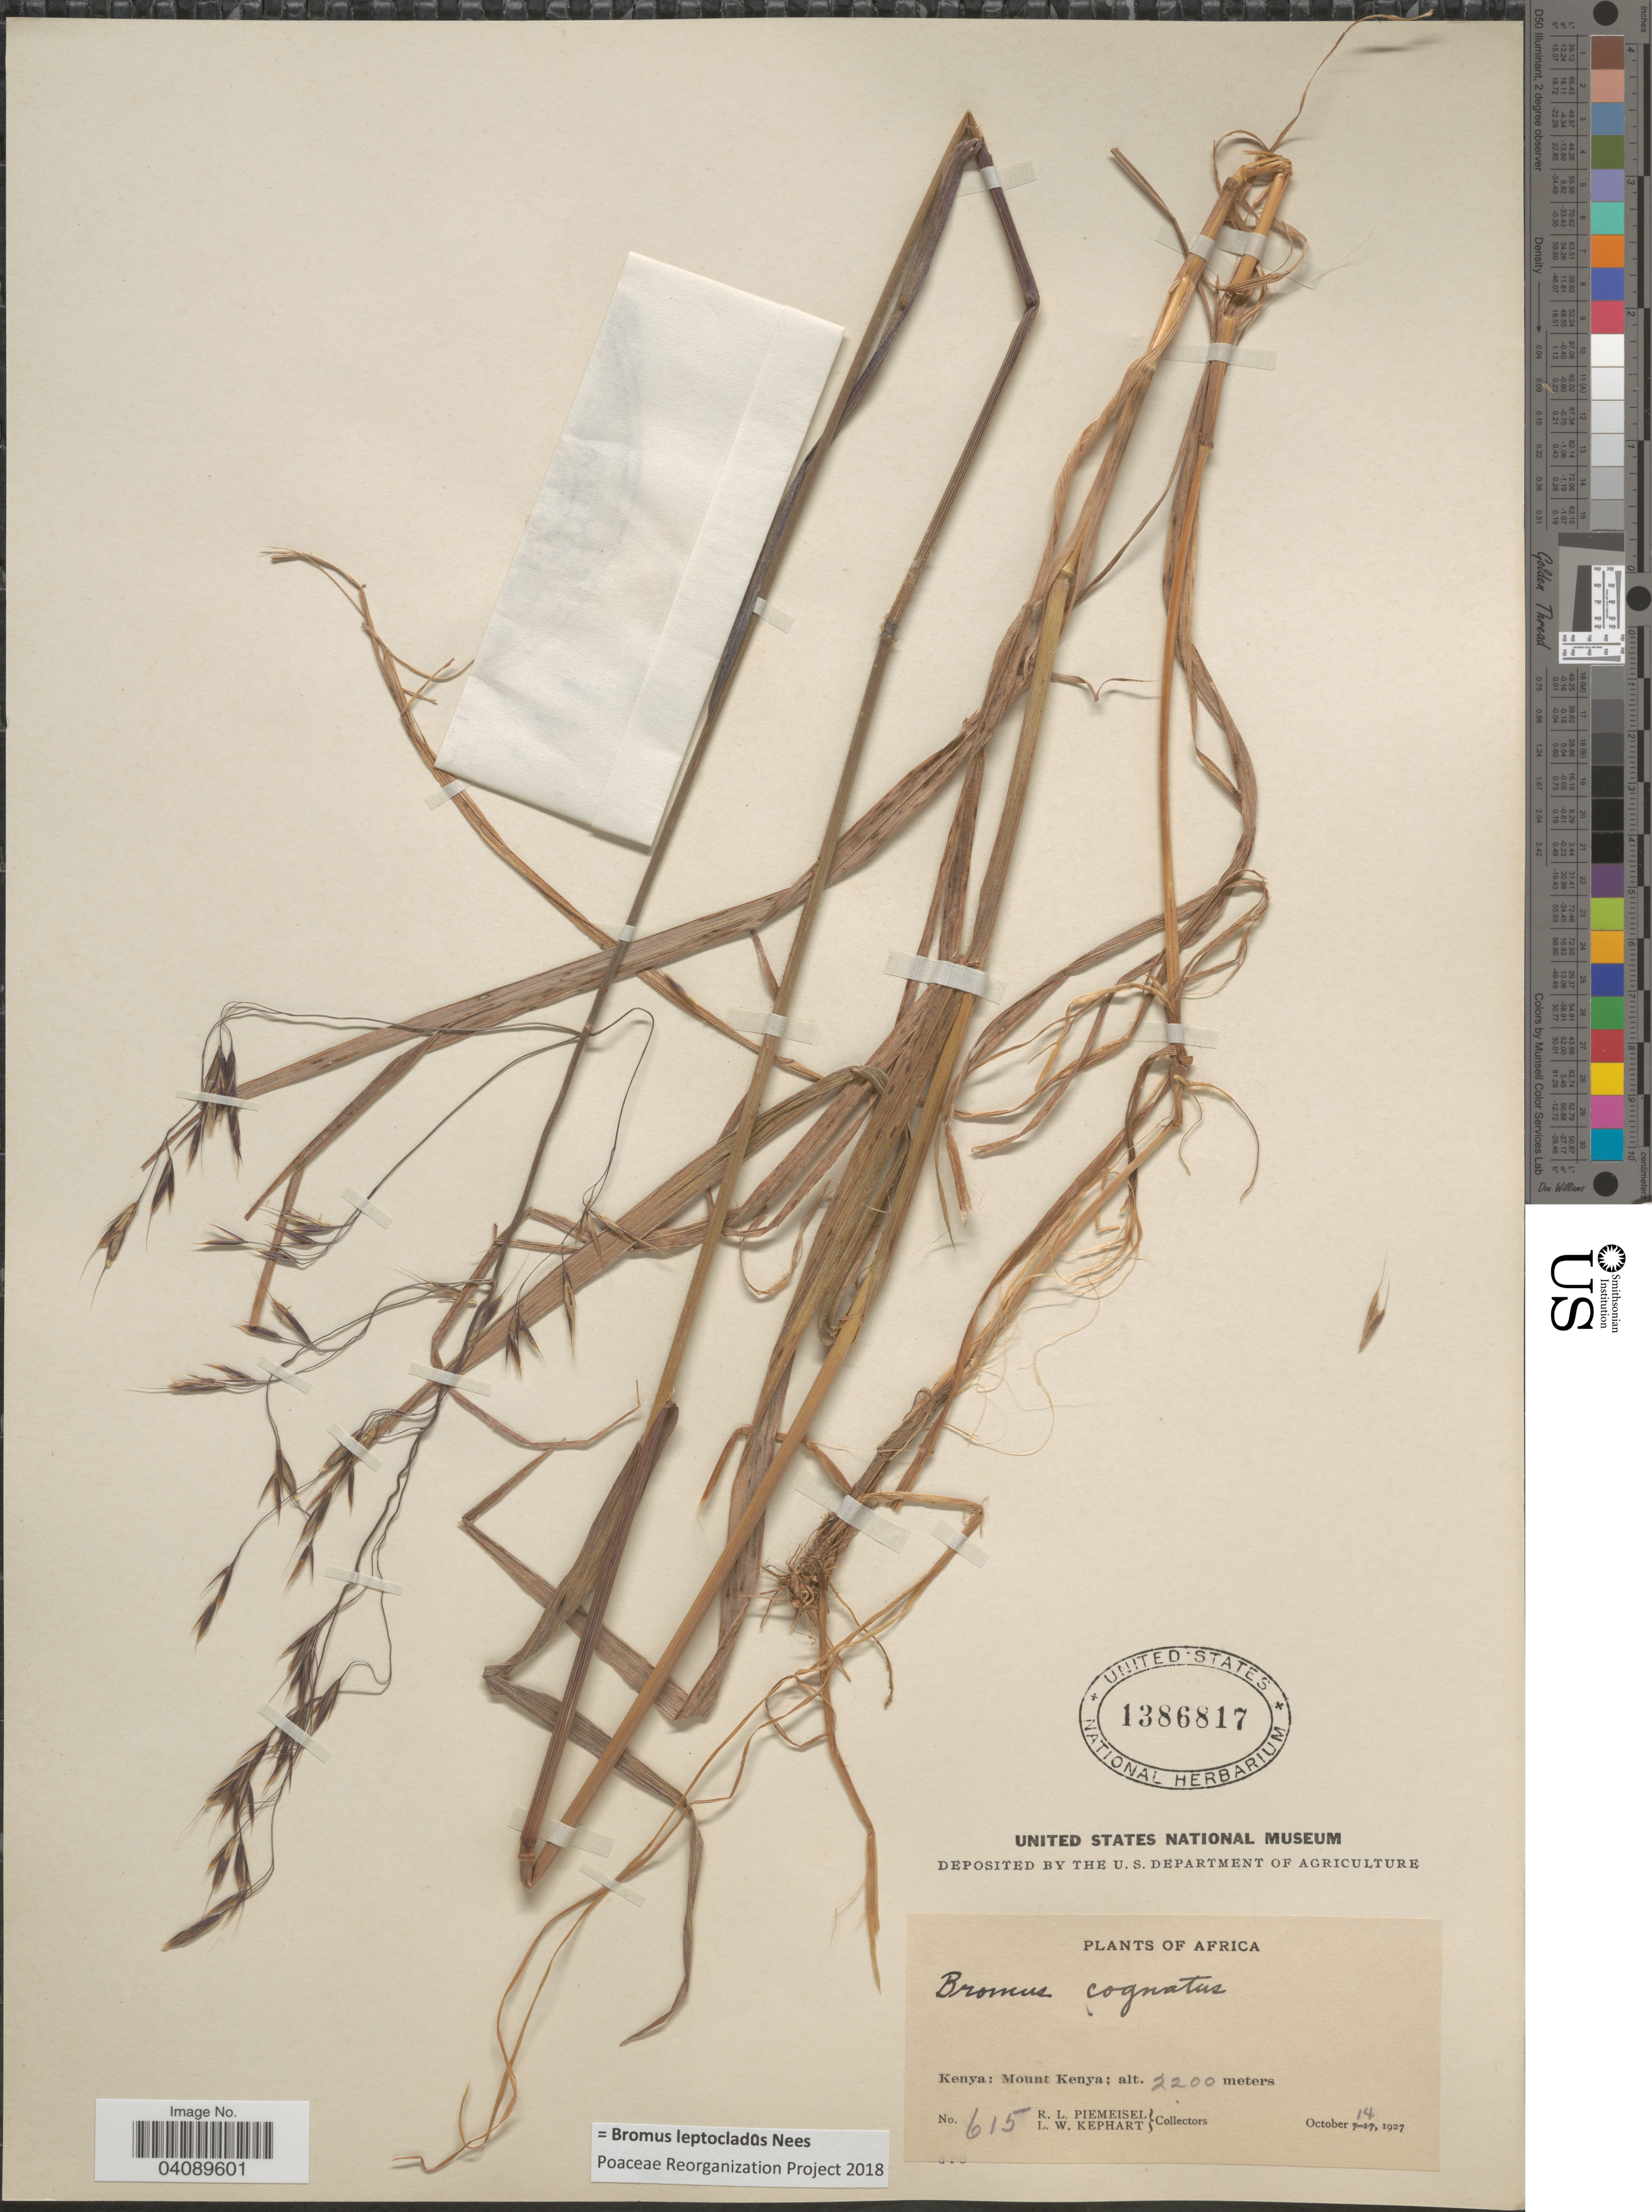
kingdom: Plantae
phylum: Tracheophyta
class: Liliopsida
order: Poales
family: Poaceae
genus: Bromus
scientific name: Bromus leptoclados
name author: Nees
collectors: R. L. Piemeisel & L. W. Kephart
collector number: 615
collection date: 1927-10-14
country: Kenya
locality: Mount Kenya.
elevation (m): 2200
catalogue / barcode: US 1386817